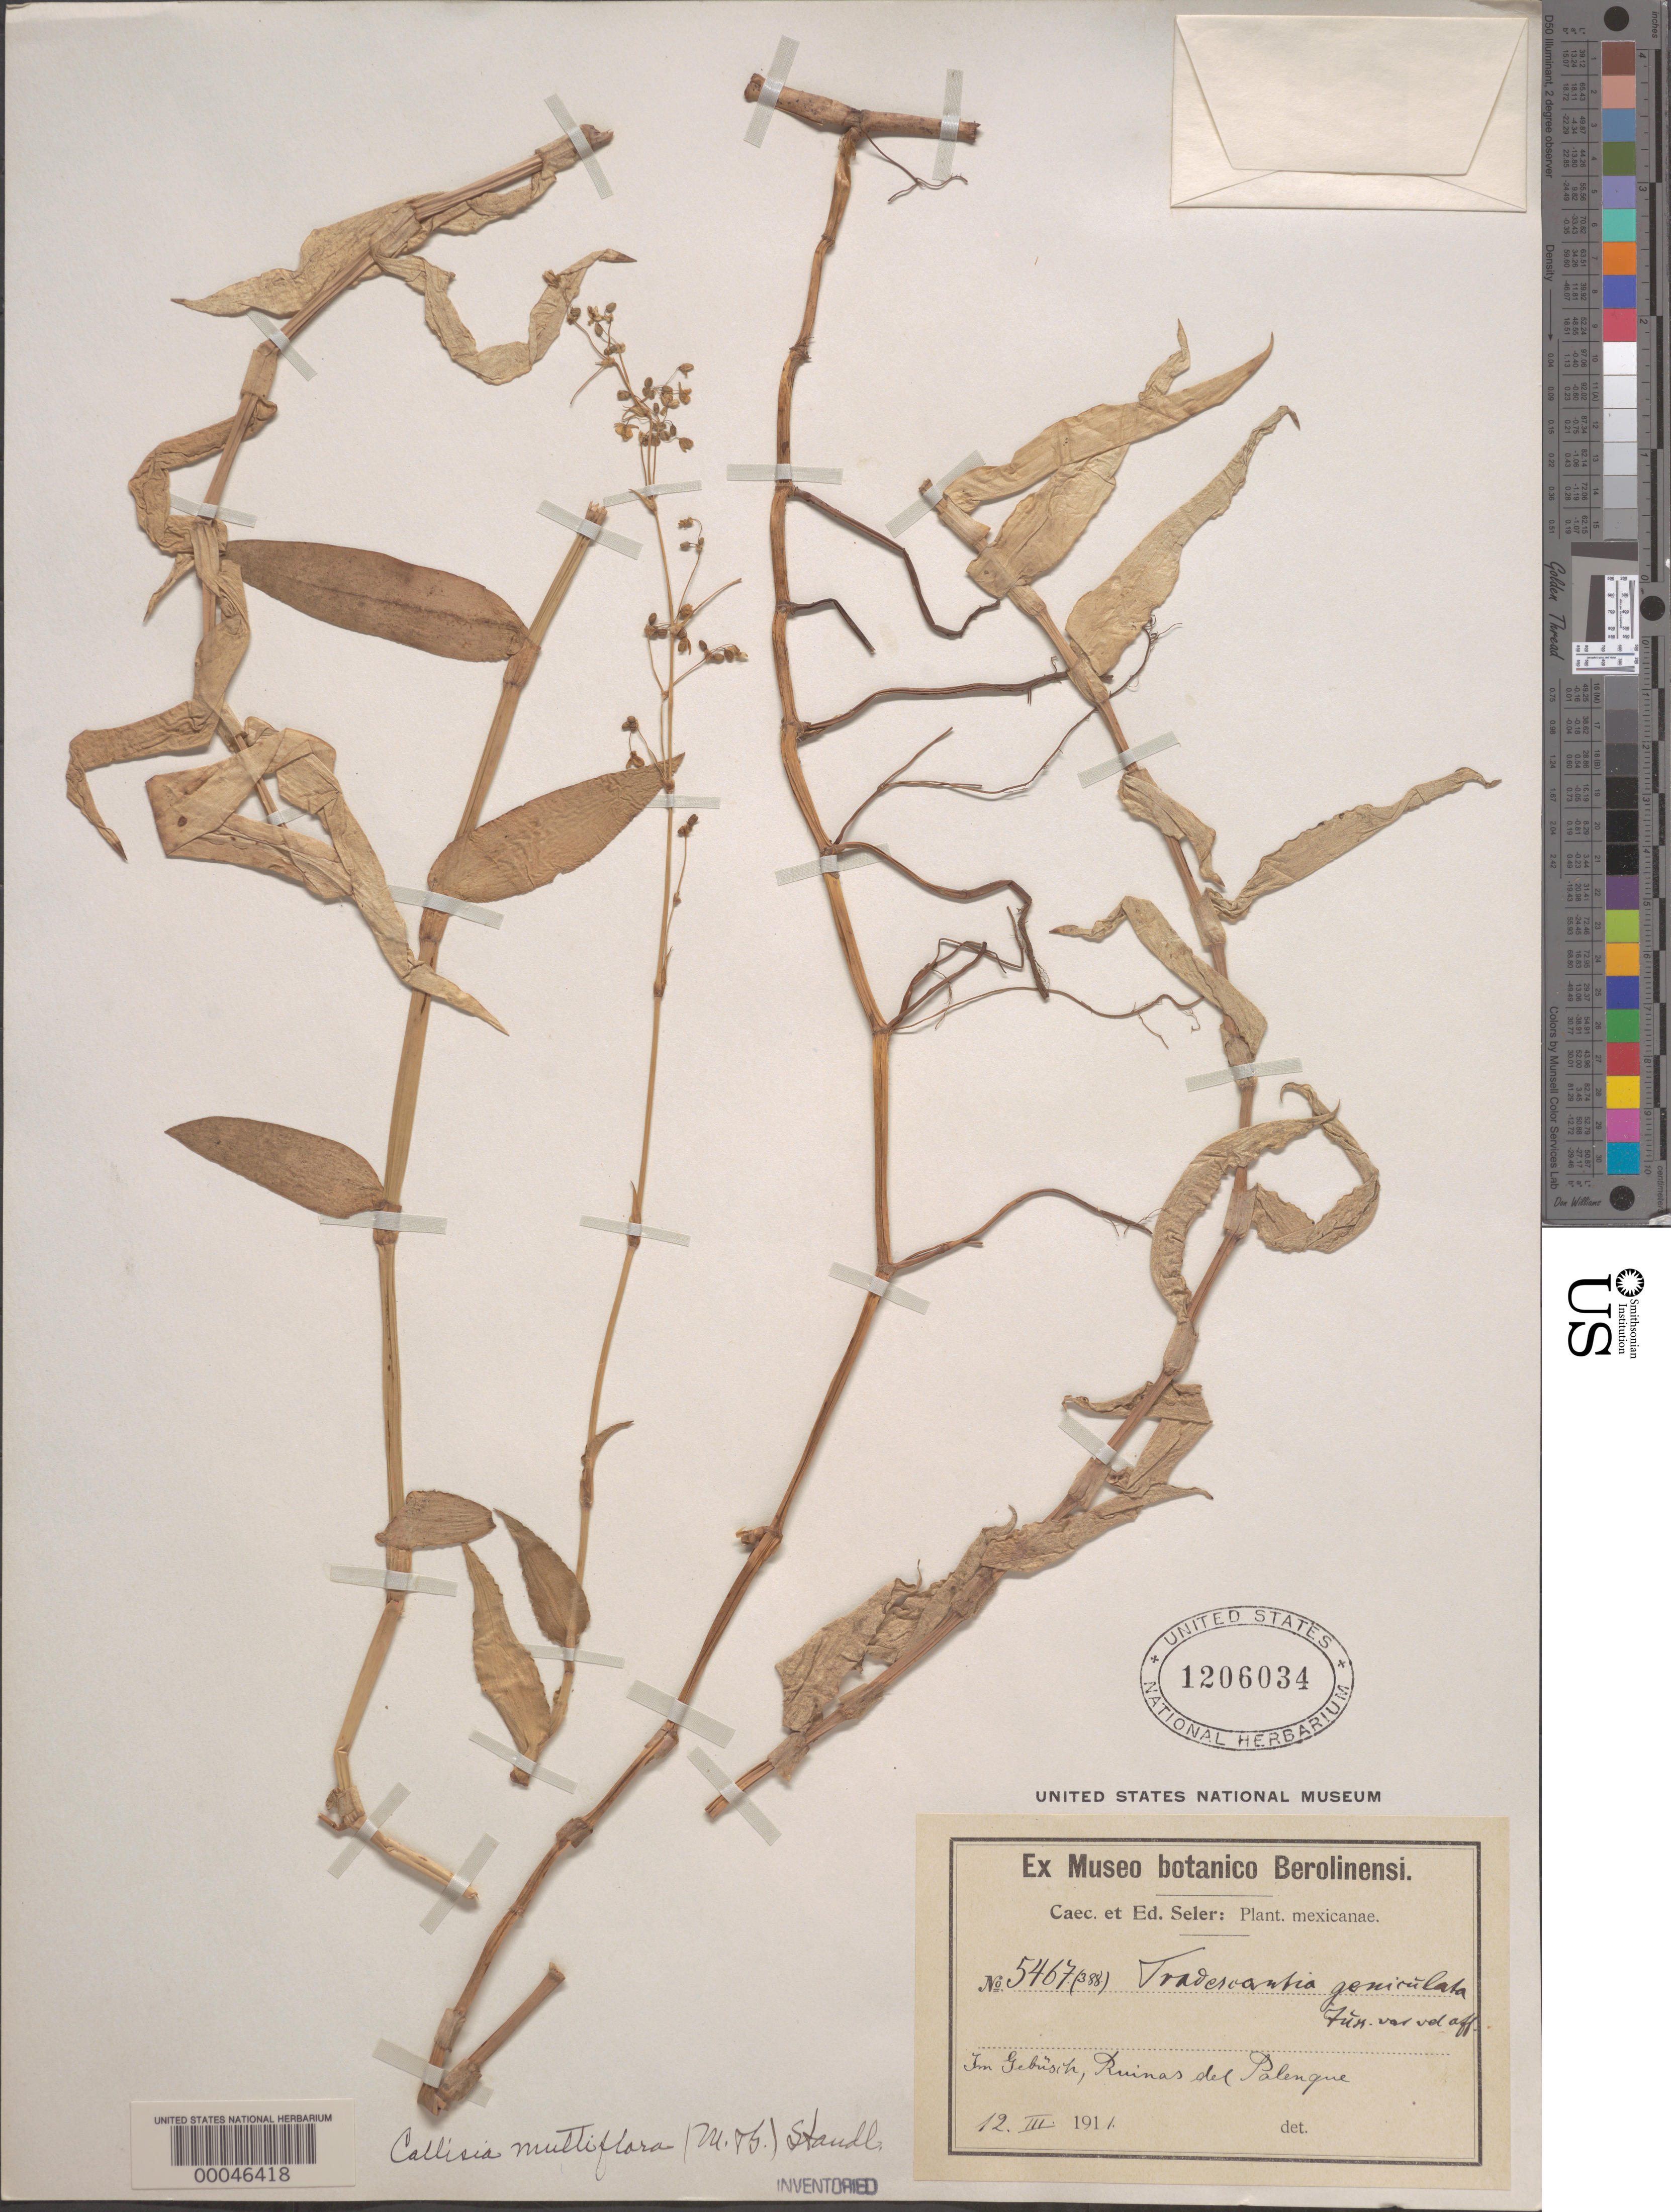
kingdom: Plantae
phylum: Tracheophyta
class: Liliopsida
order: Commelinales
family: Commelinaceae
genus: Callisia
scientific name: Callisia multiflora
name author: (M. Martens & Galeotti) Standl.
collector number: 5467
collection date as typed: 12 Mar 1911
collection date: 1911-03-12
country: Mexico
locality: E of Monserrat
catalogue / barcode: US 1206034